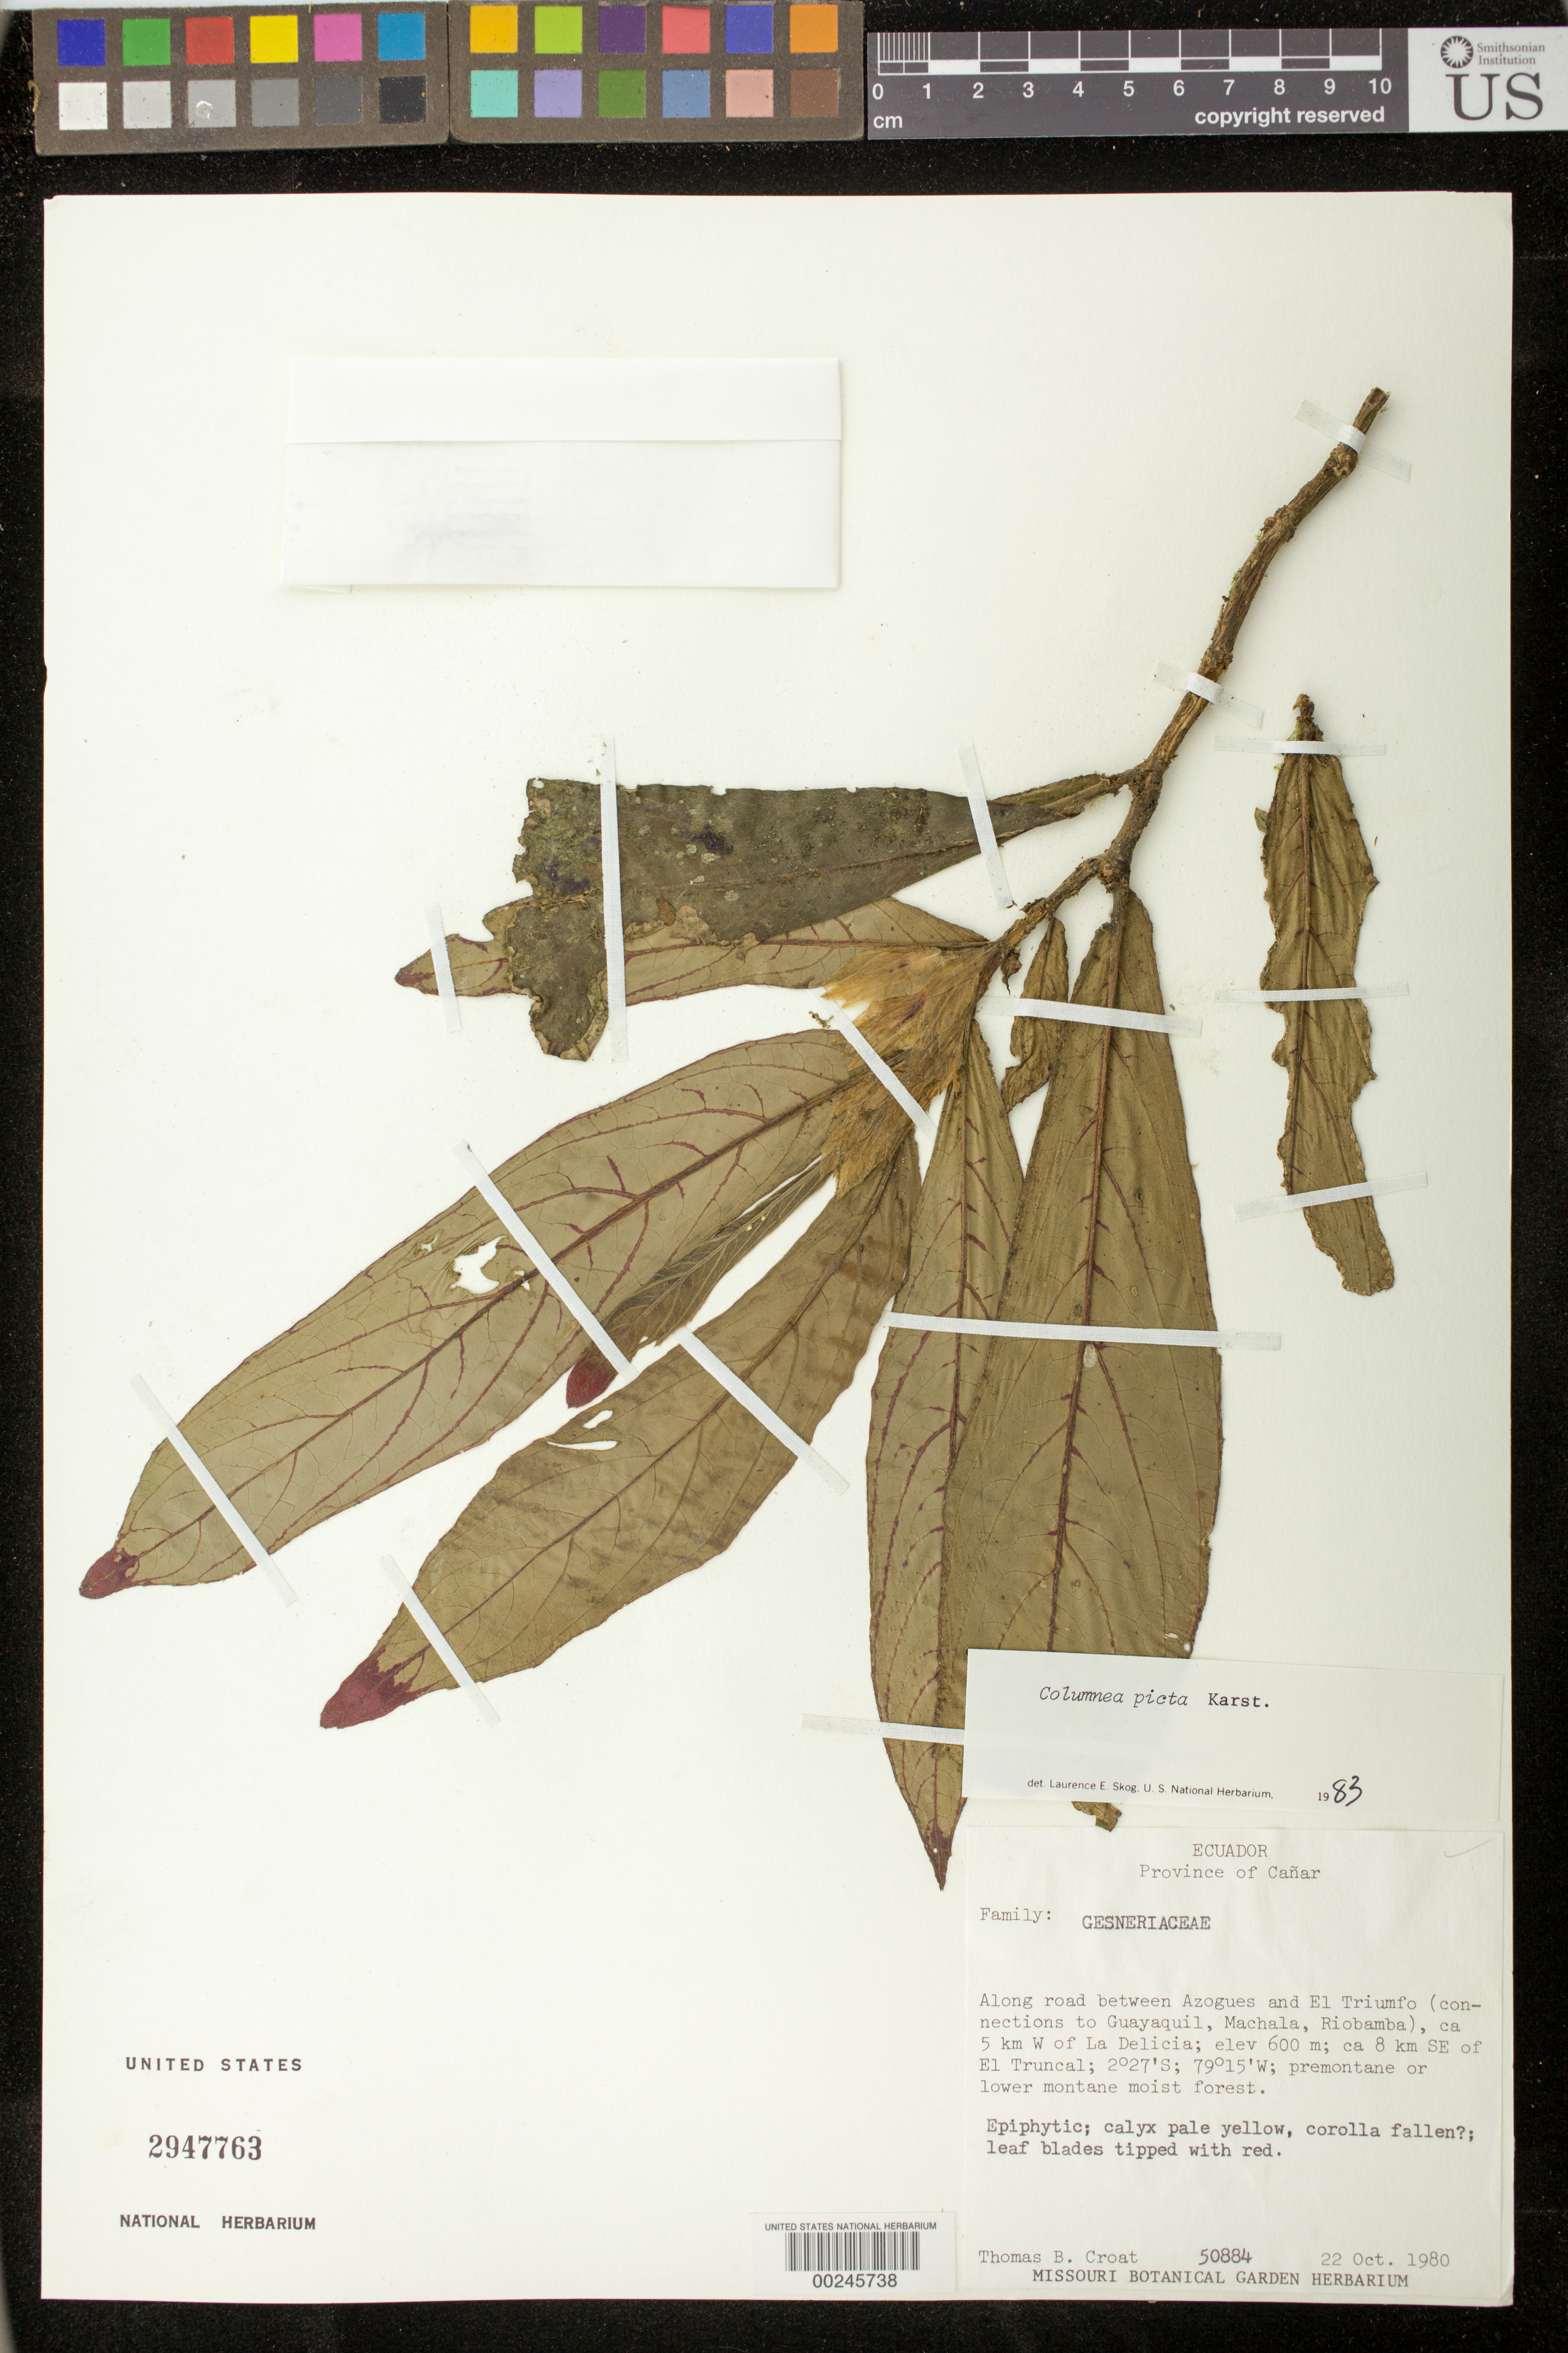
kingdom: Plantae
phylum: Tracheophyta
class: Magnoliopsida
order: Lamiales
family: Gesneriaceae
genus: Columnea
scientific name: Columnea karsteniana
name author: Singh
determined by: Skog, Laurence E.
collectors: T. B. Croat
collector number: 50884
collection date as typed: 22 Oct 1980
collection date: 1980-10-22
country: Ecuador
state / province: Cañar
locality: Along road between Azogues and El Triumfo, ca 5 km W of La Delicia, ca 8 km SE of El Truncal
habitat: Premontane or lower montane moist forest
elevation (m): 600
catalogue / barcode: US 2947763